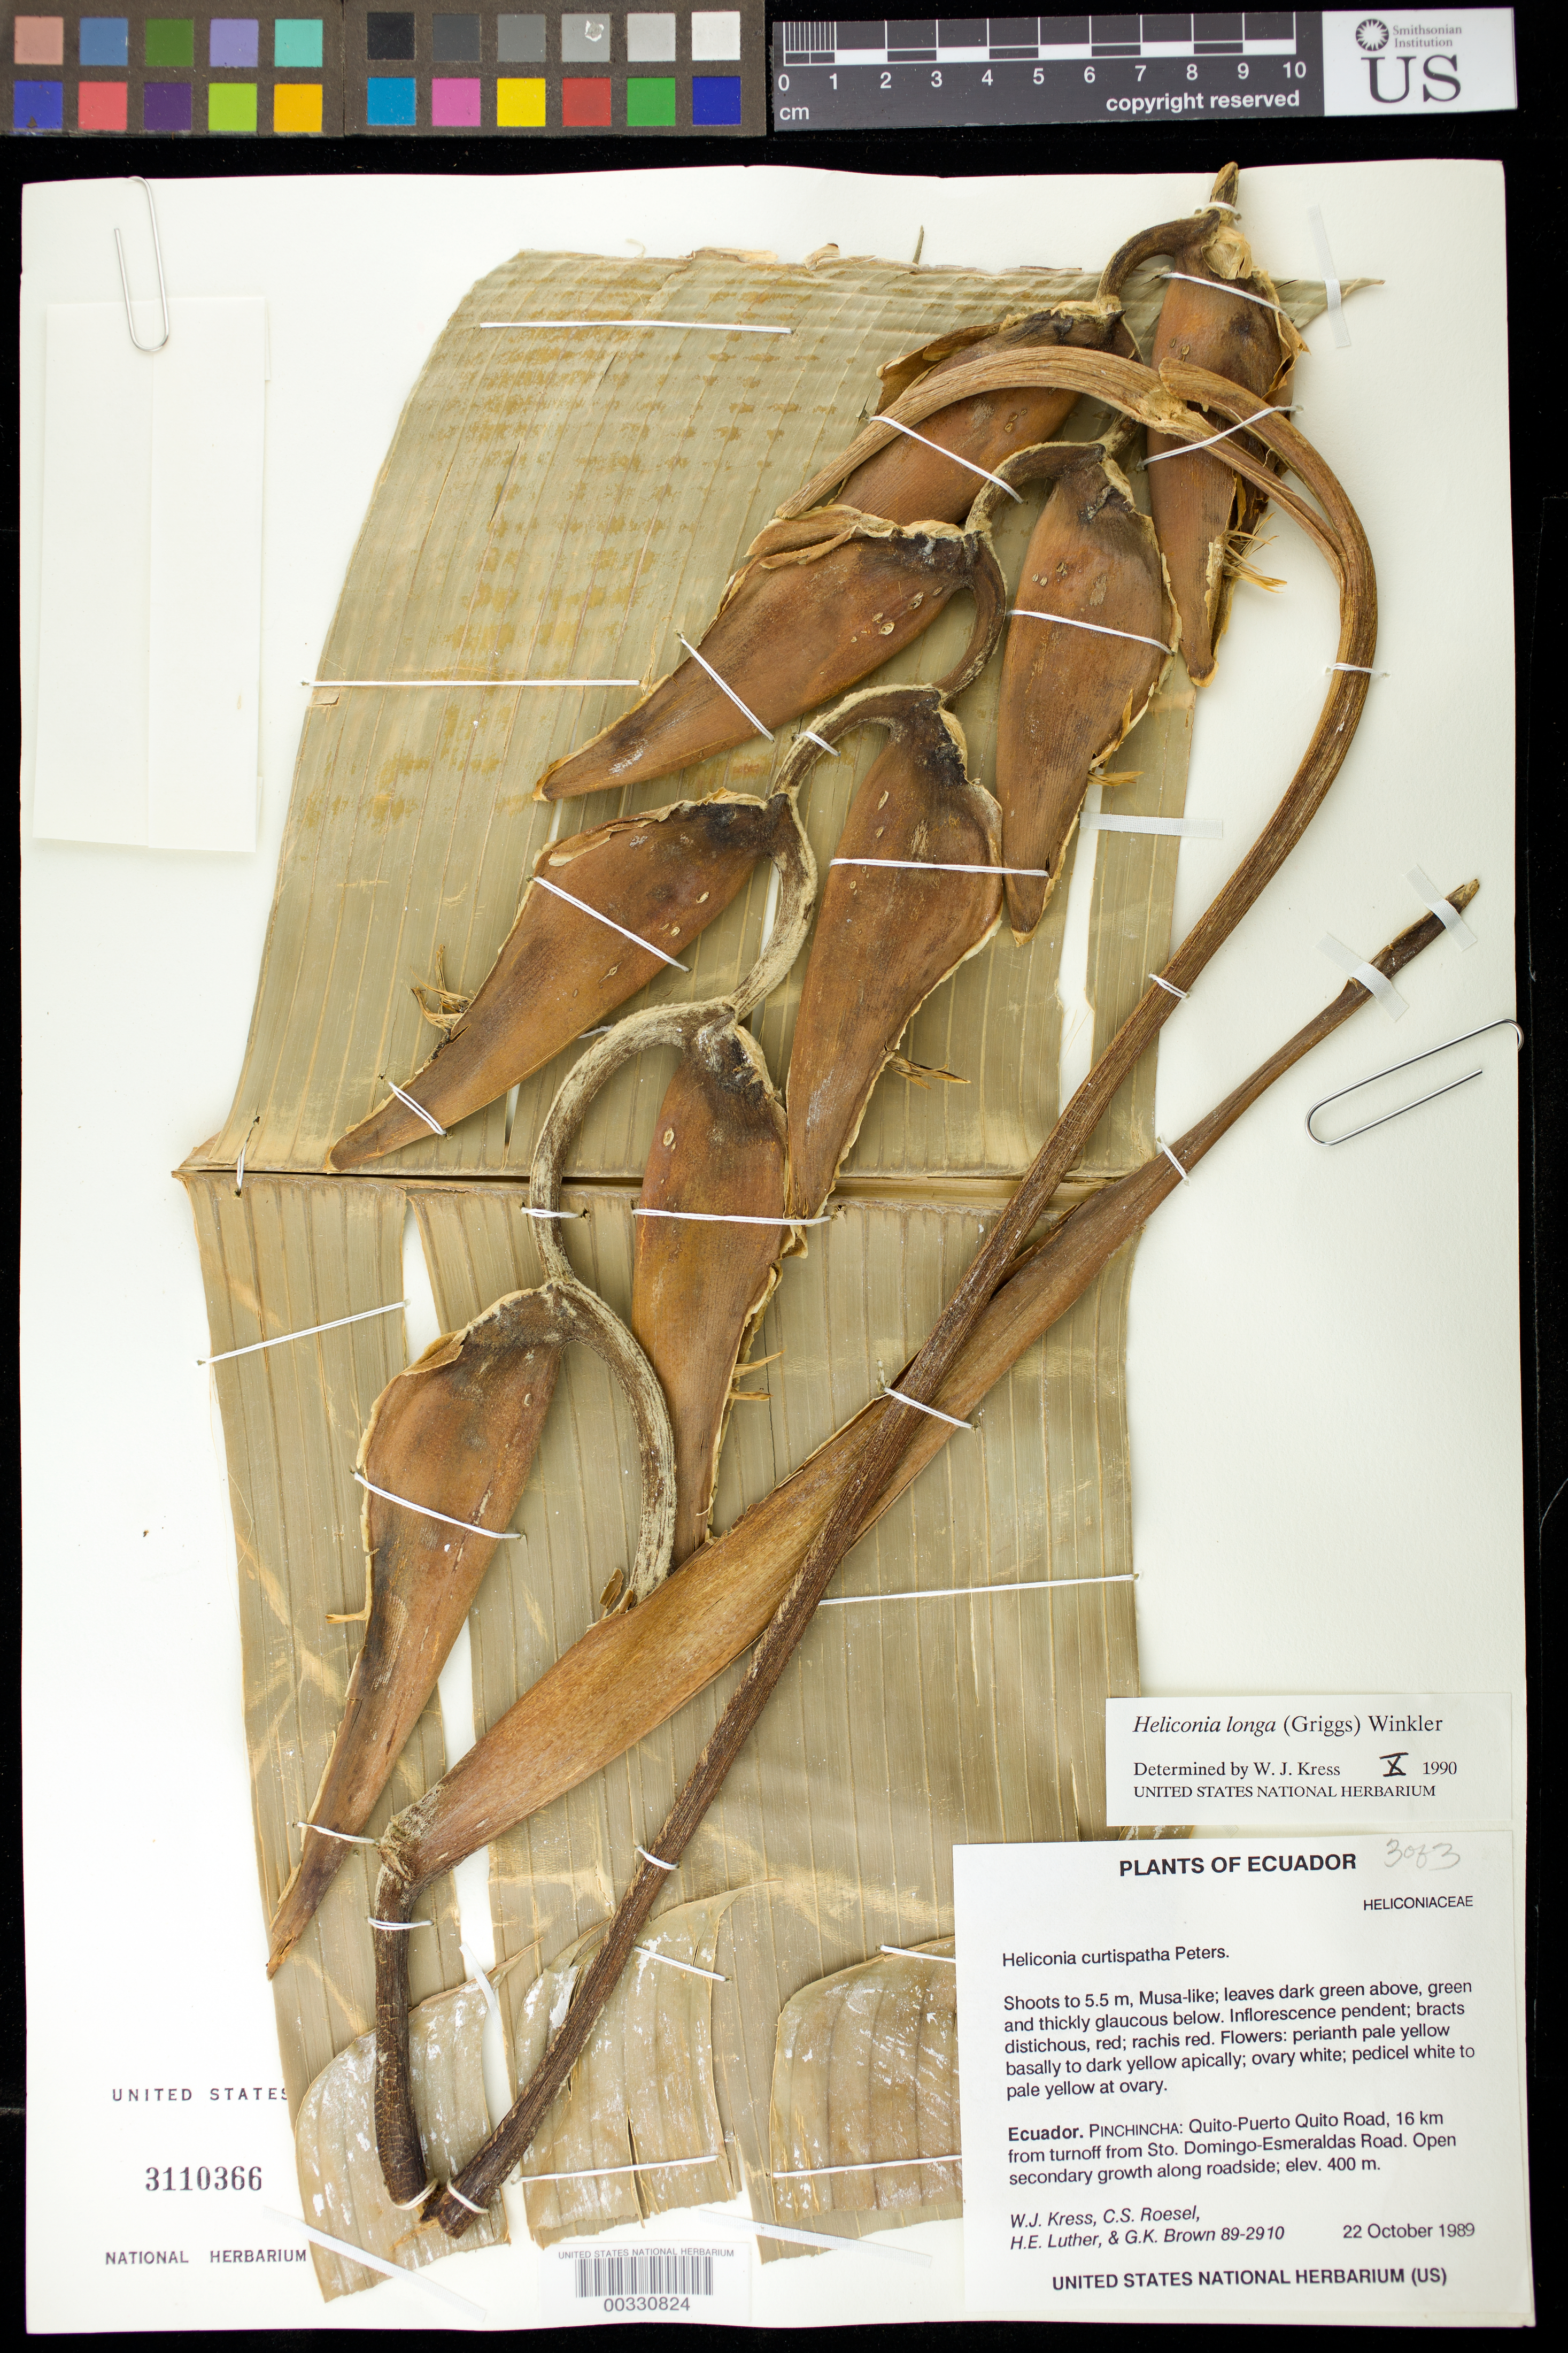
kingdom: Plantae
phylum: Tracheophyta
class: Liliopsida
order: Zingiberales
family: Heliconiaceae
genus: Heliconia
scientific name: Heliconia longa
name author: (R.F. Griggs) H.J.P. Winkl.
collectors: W. J. Kress, C. S. Roesel, Harry E. Luther & G. K. Brown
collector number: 89-2910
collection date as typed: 22 Oct 1989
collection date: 1989-10-22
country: Ecuador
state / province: Pichincha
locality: Quito-Puerto quito road, 16 km from turnoff from sto. domingo-Esmeraldas road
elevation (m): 400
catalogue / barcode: US 3110366